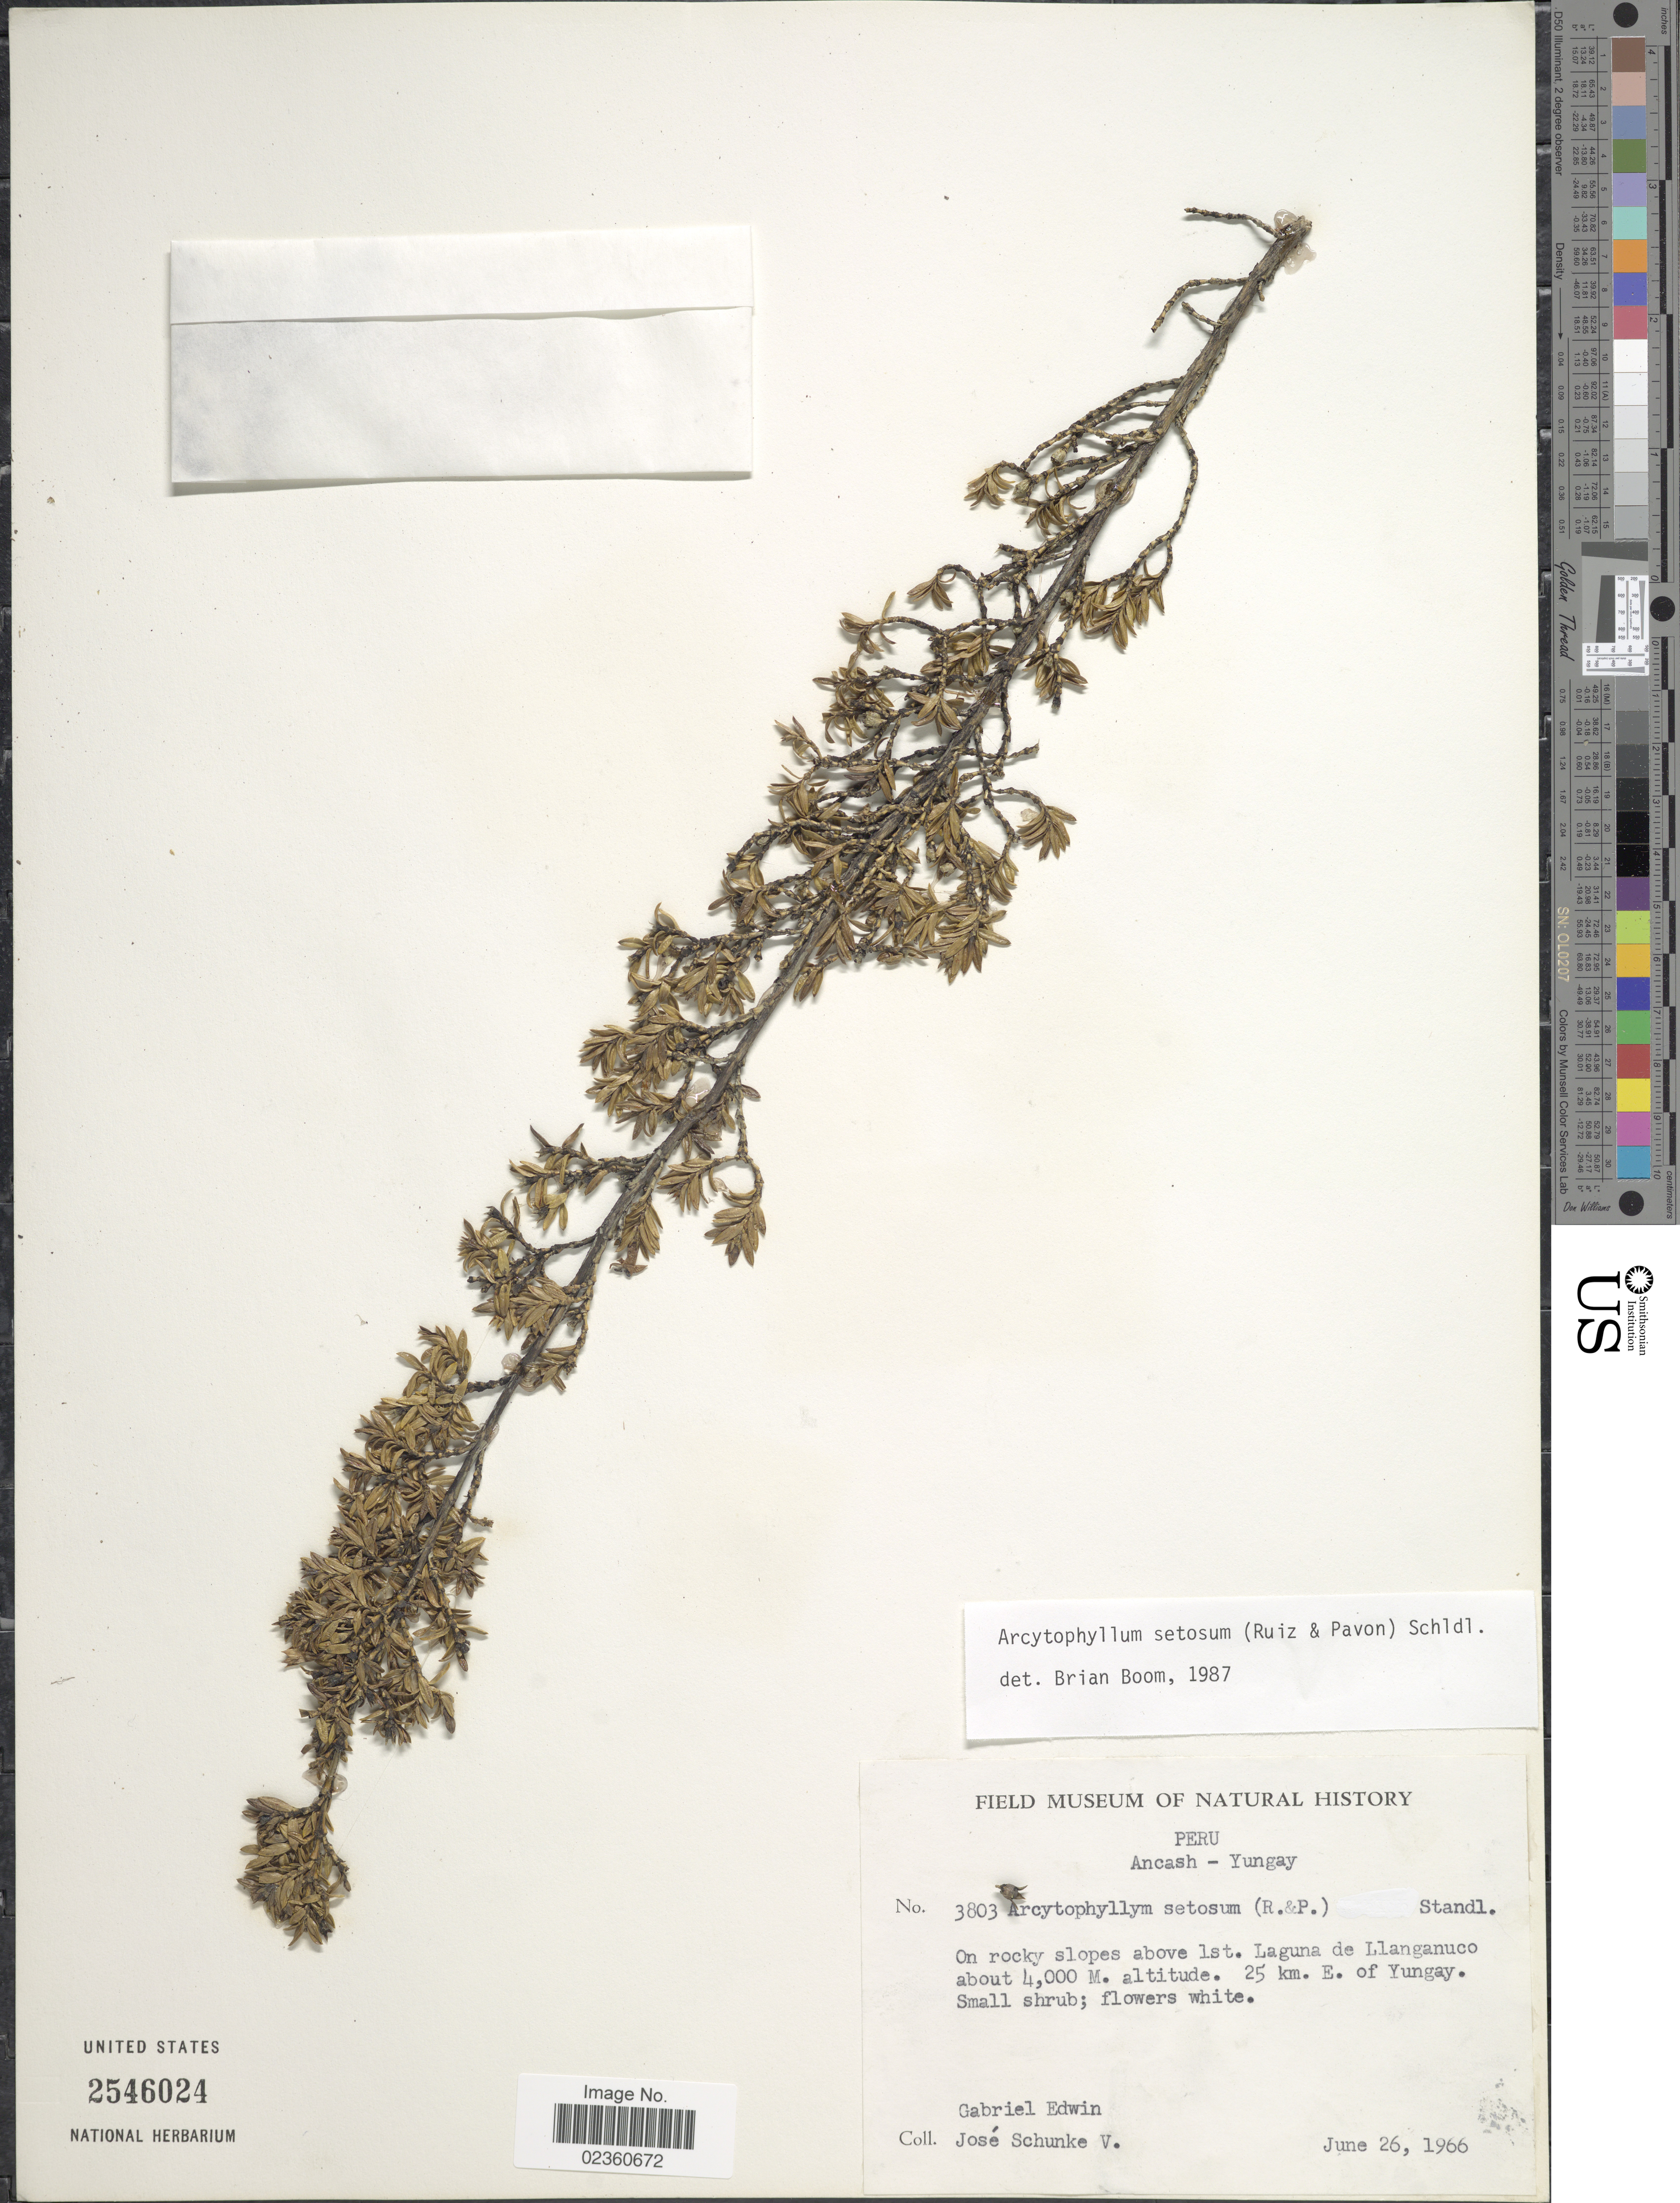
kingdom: Plantae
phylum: Tracheophyta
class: Magnoliopsida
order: Gentianales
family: Rubiaceae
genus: Arcytophyllum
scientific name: Arcytophyllum setosum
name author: (Ruiz & Pav.) Schltdl.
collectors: G. Edwin & J. Schunke Vigo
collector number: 3803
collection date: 1966-06-26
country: Peru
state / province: Ancash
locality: Yungay, On rocky slopes above 1st. Laguna de Llanganuco. 25 km E of Yungay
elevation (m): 4000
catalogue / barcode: US 2546024